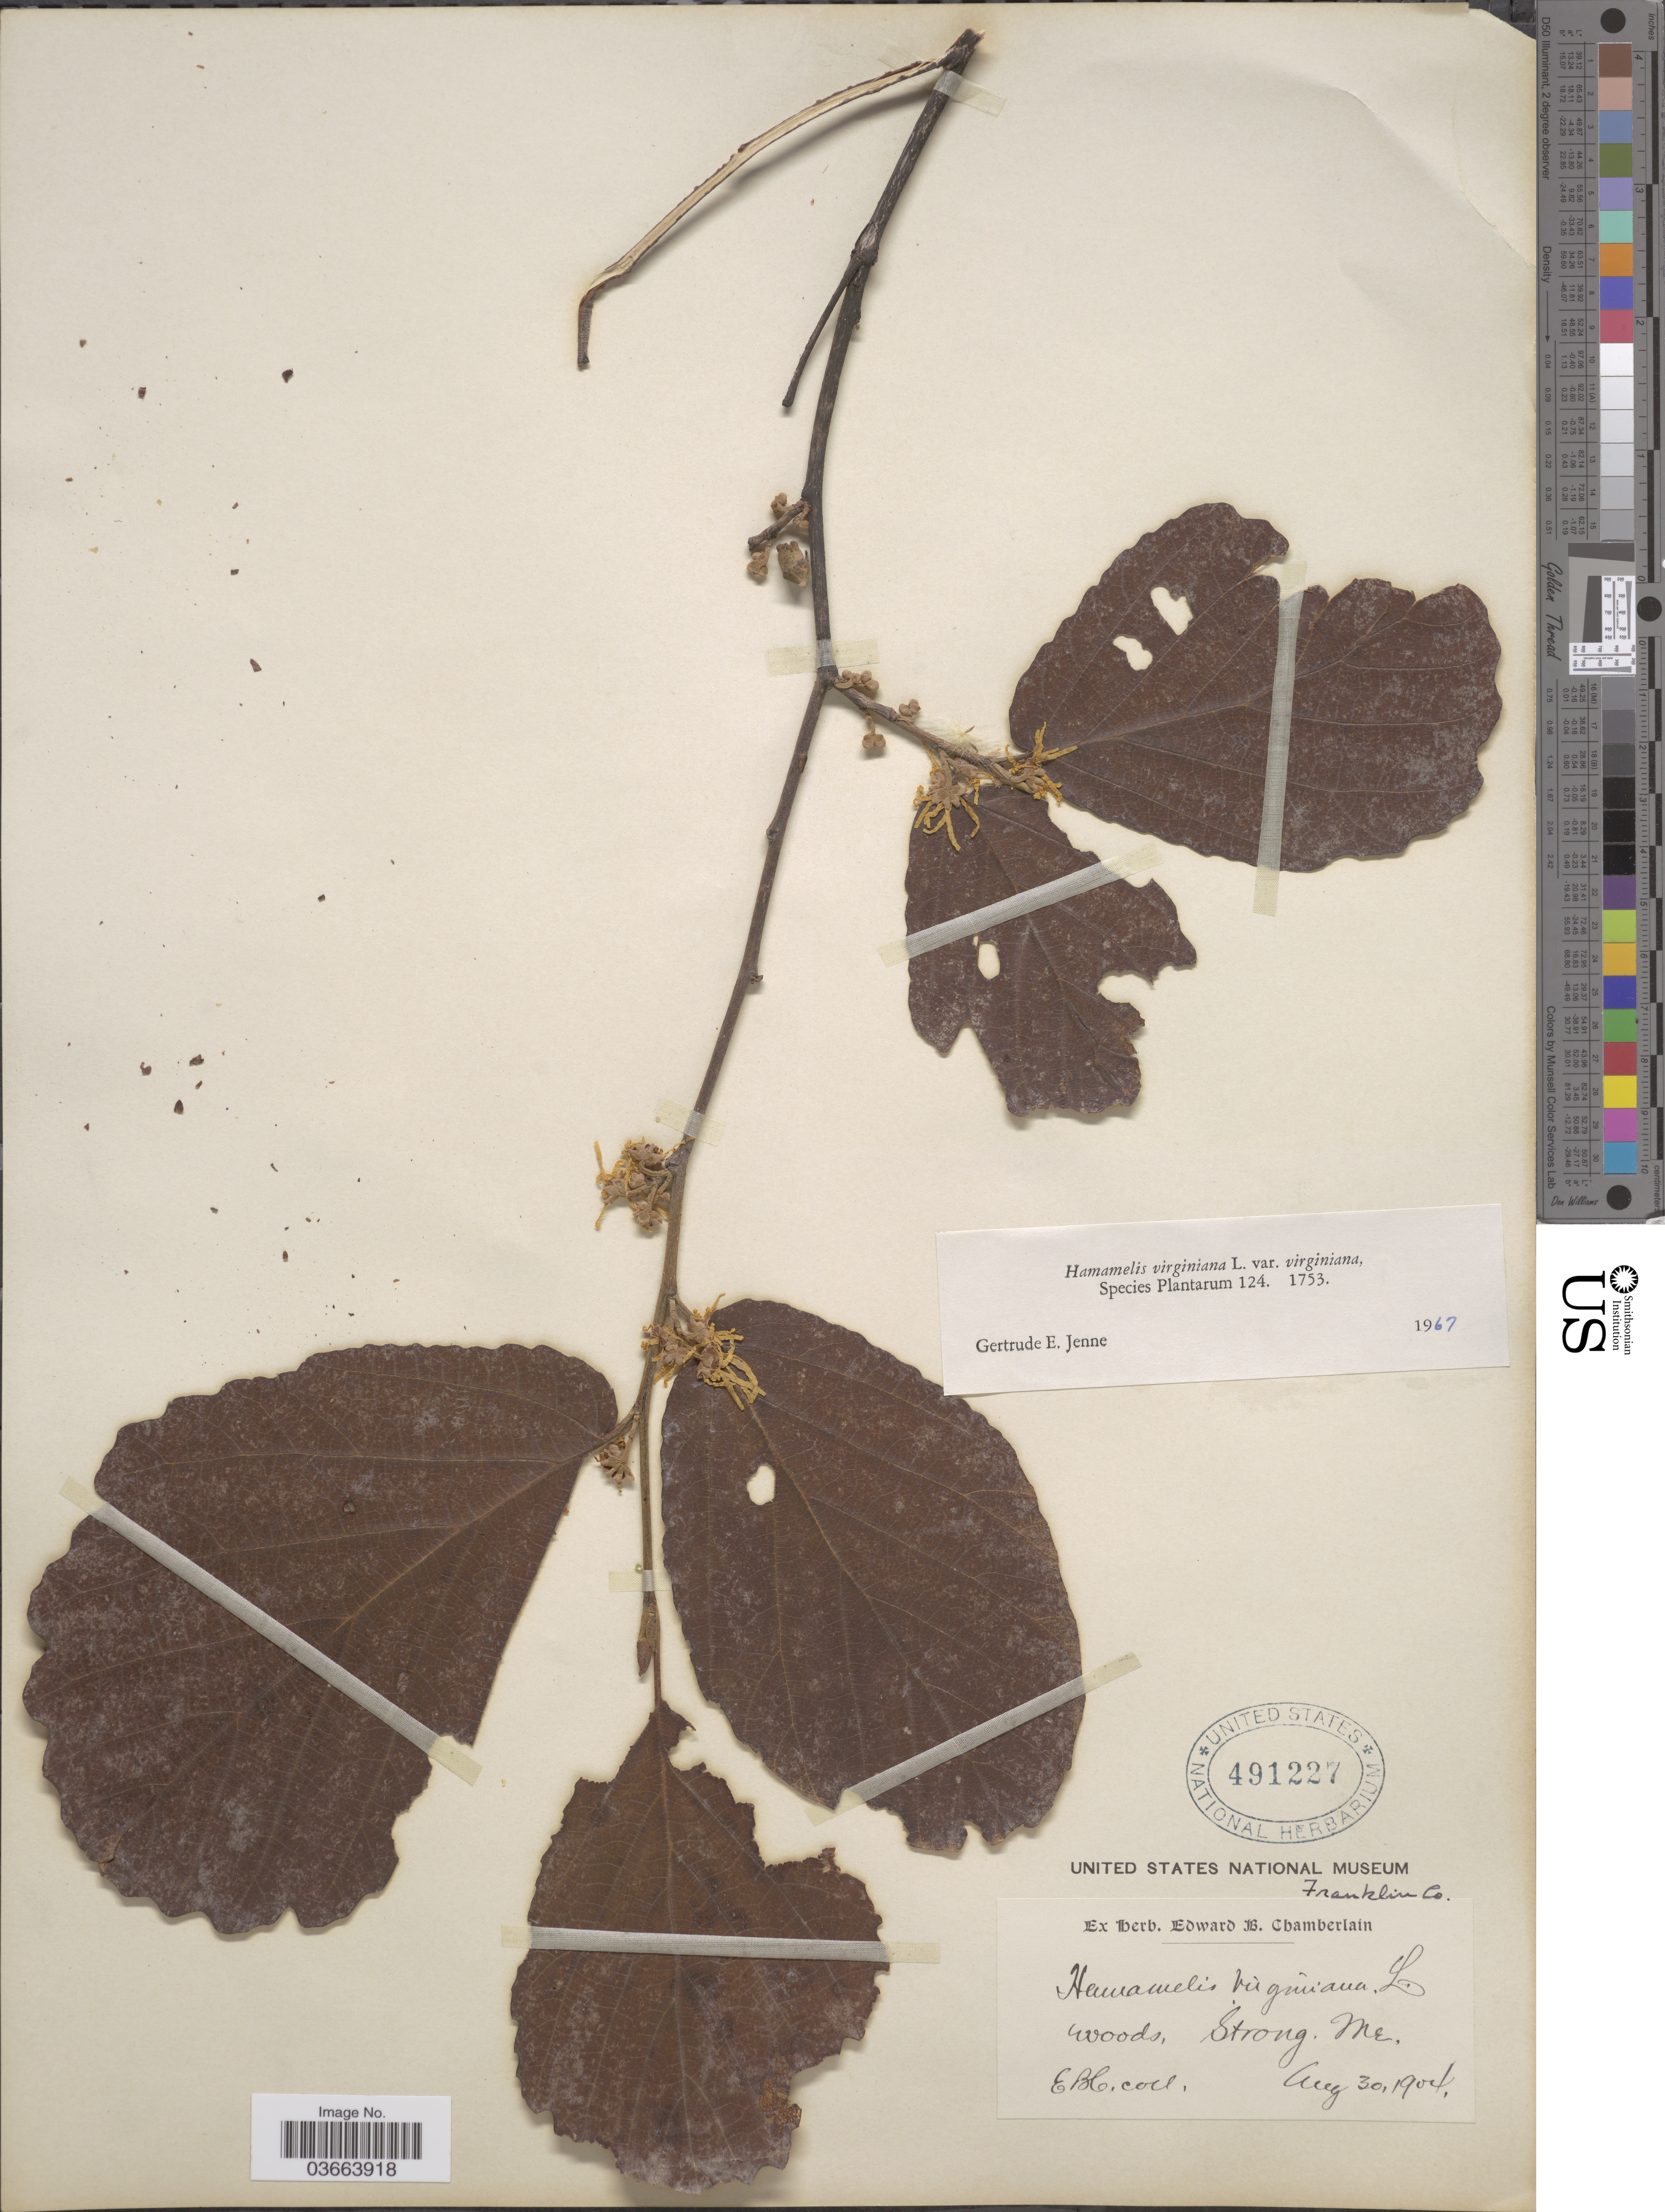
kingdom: Plantae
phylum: Tracheophyta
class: Magnoliopsida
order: Saxifragales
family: Hamamelidaceae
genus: Hamamelis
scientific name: Hamamelis virginiana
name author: L.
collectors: E. Chamberlain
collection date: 1904-08-30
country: United States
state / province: Maine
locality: Strong. Franklin Co.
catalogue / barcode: US 491227